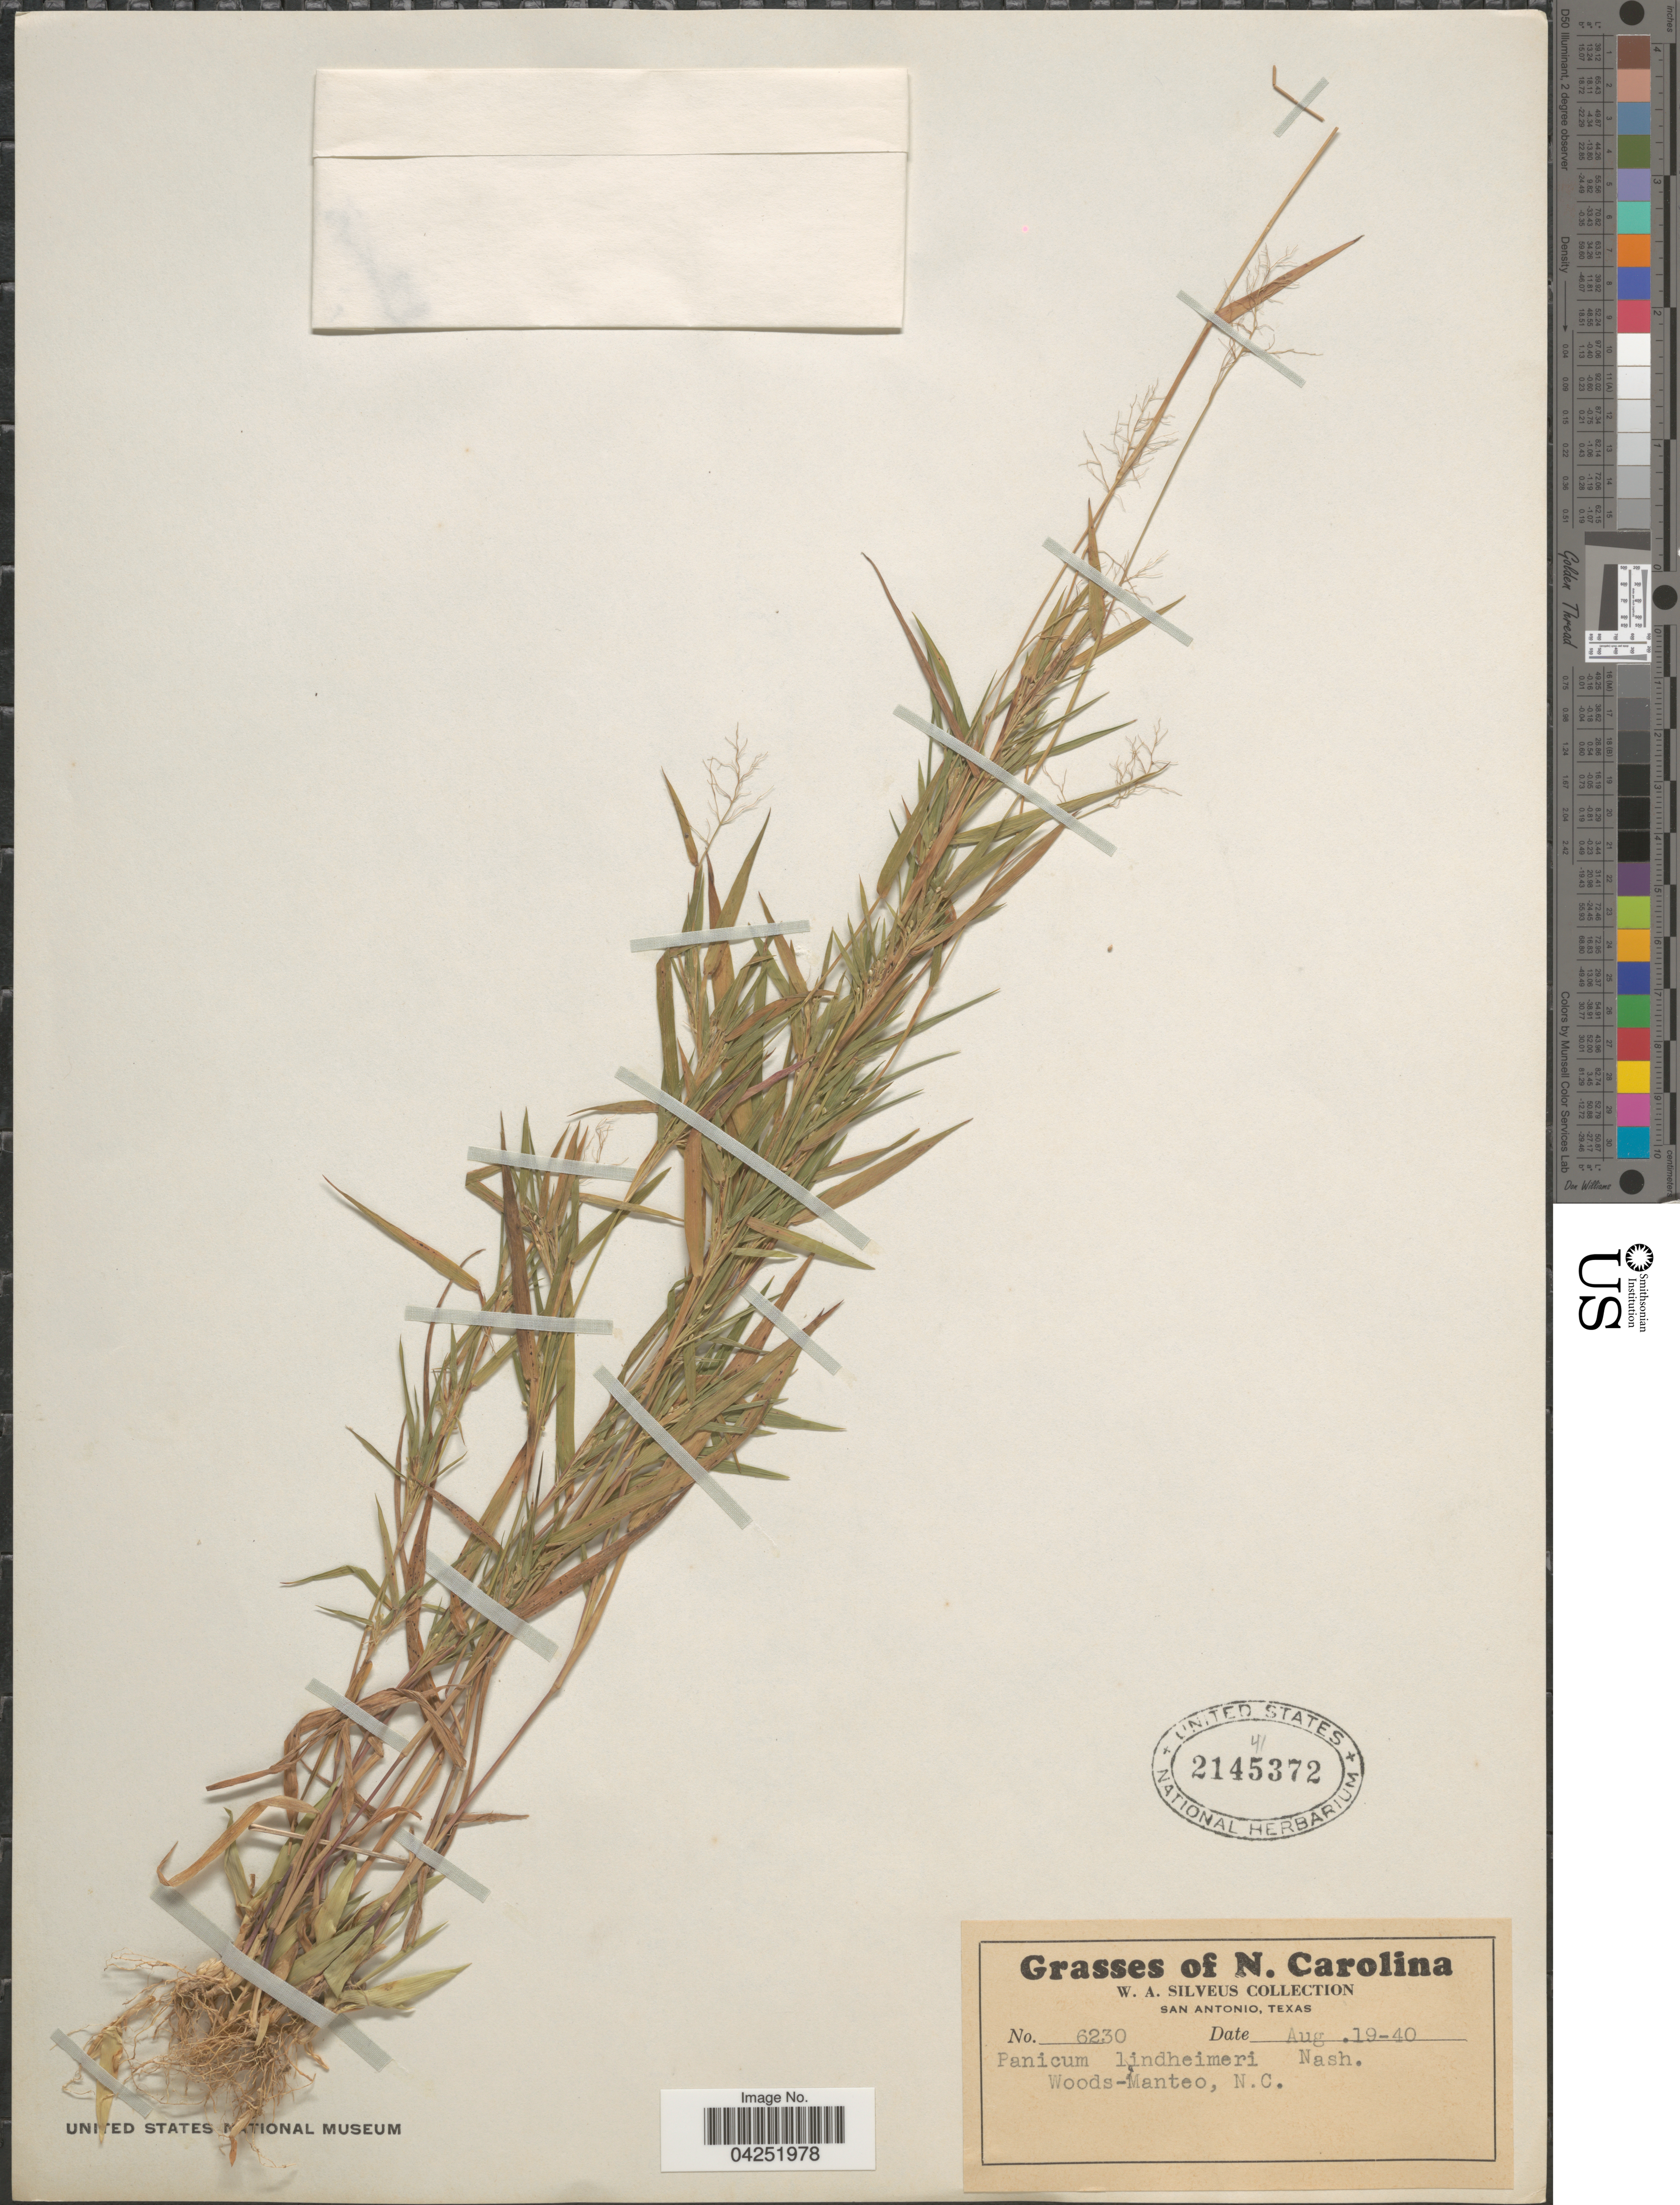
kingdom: Plantae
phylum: Tracheophyta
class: Liliopsida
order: Poales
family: Poaceae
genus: Dichanthelium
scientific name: Dichanthelium acuminatum var. lindheimeri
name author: (Nash) Gould & C.A. Clark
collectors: W. Silveus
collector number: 6230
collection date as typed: Transcribed d/m/y: 19/8/40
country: United States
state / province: North Carolina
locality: Woods-Manteo.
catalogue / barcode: US 2145372